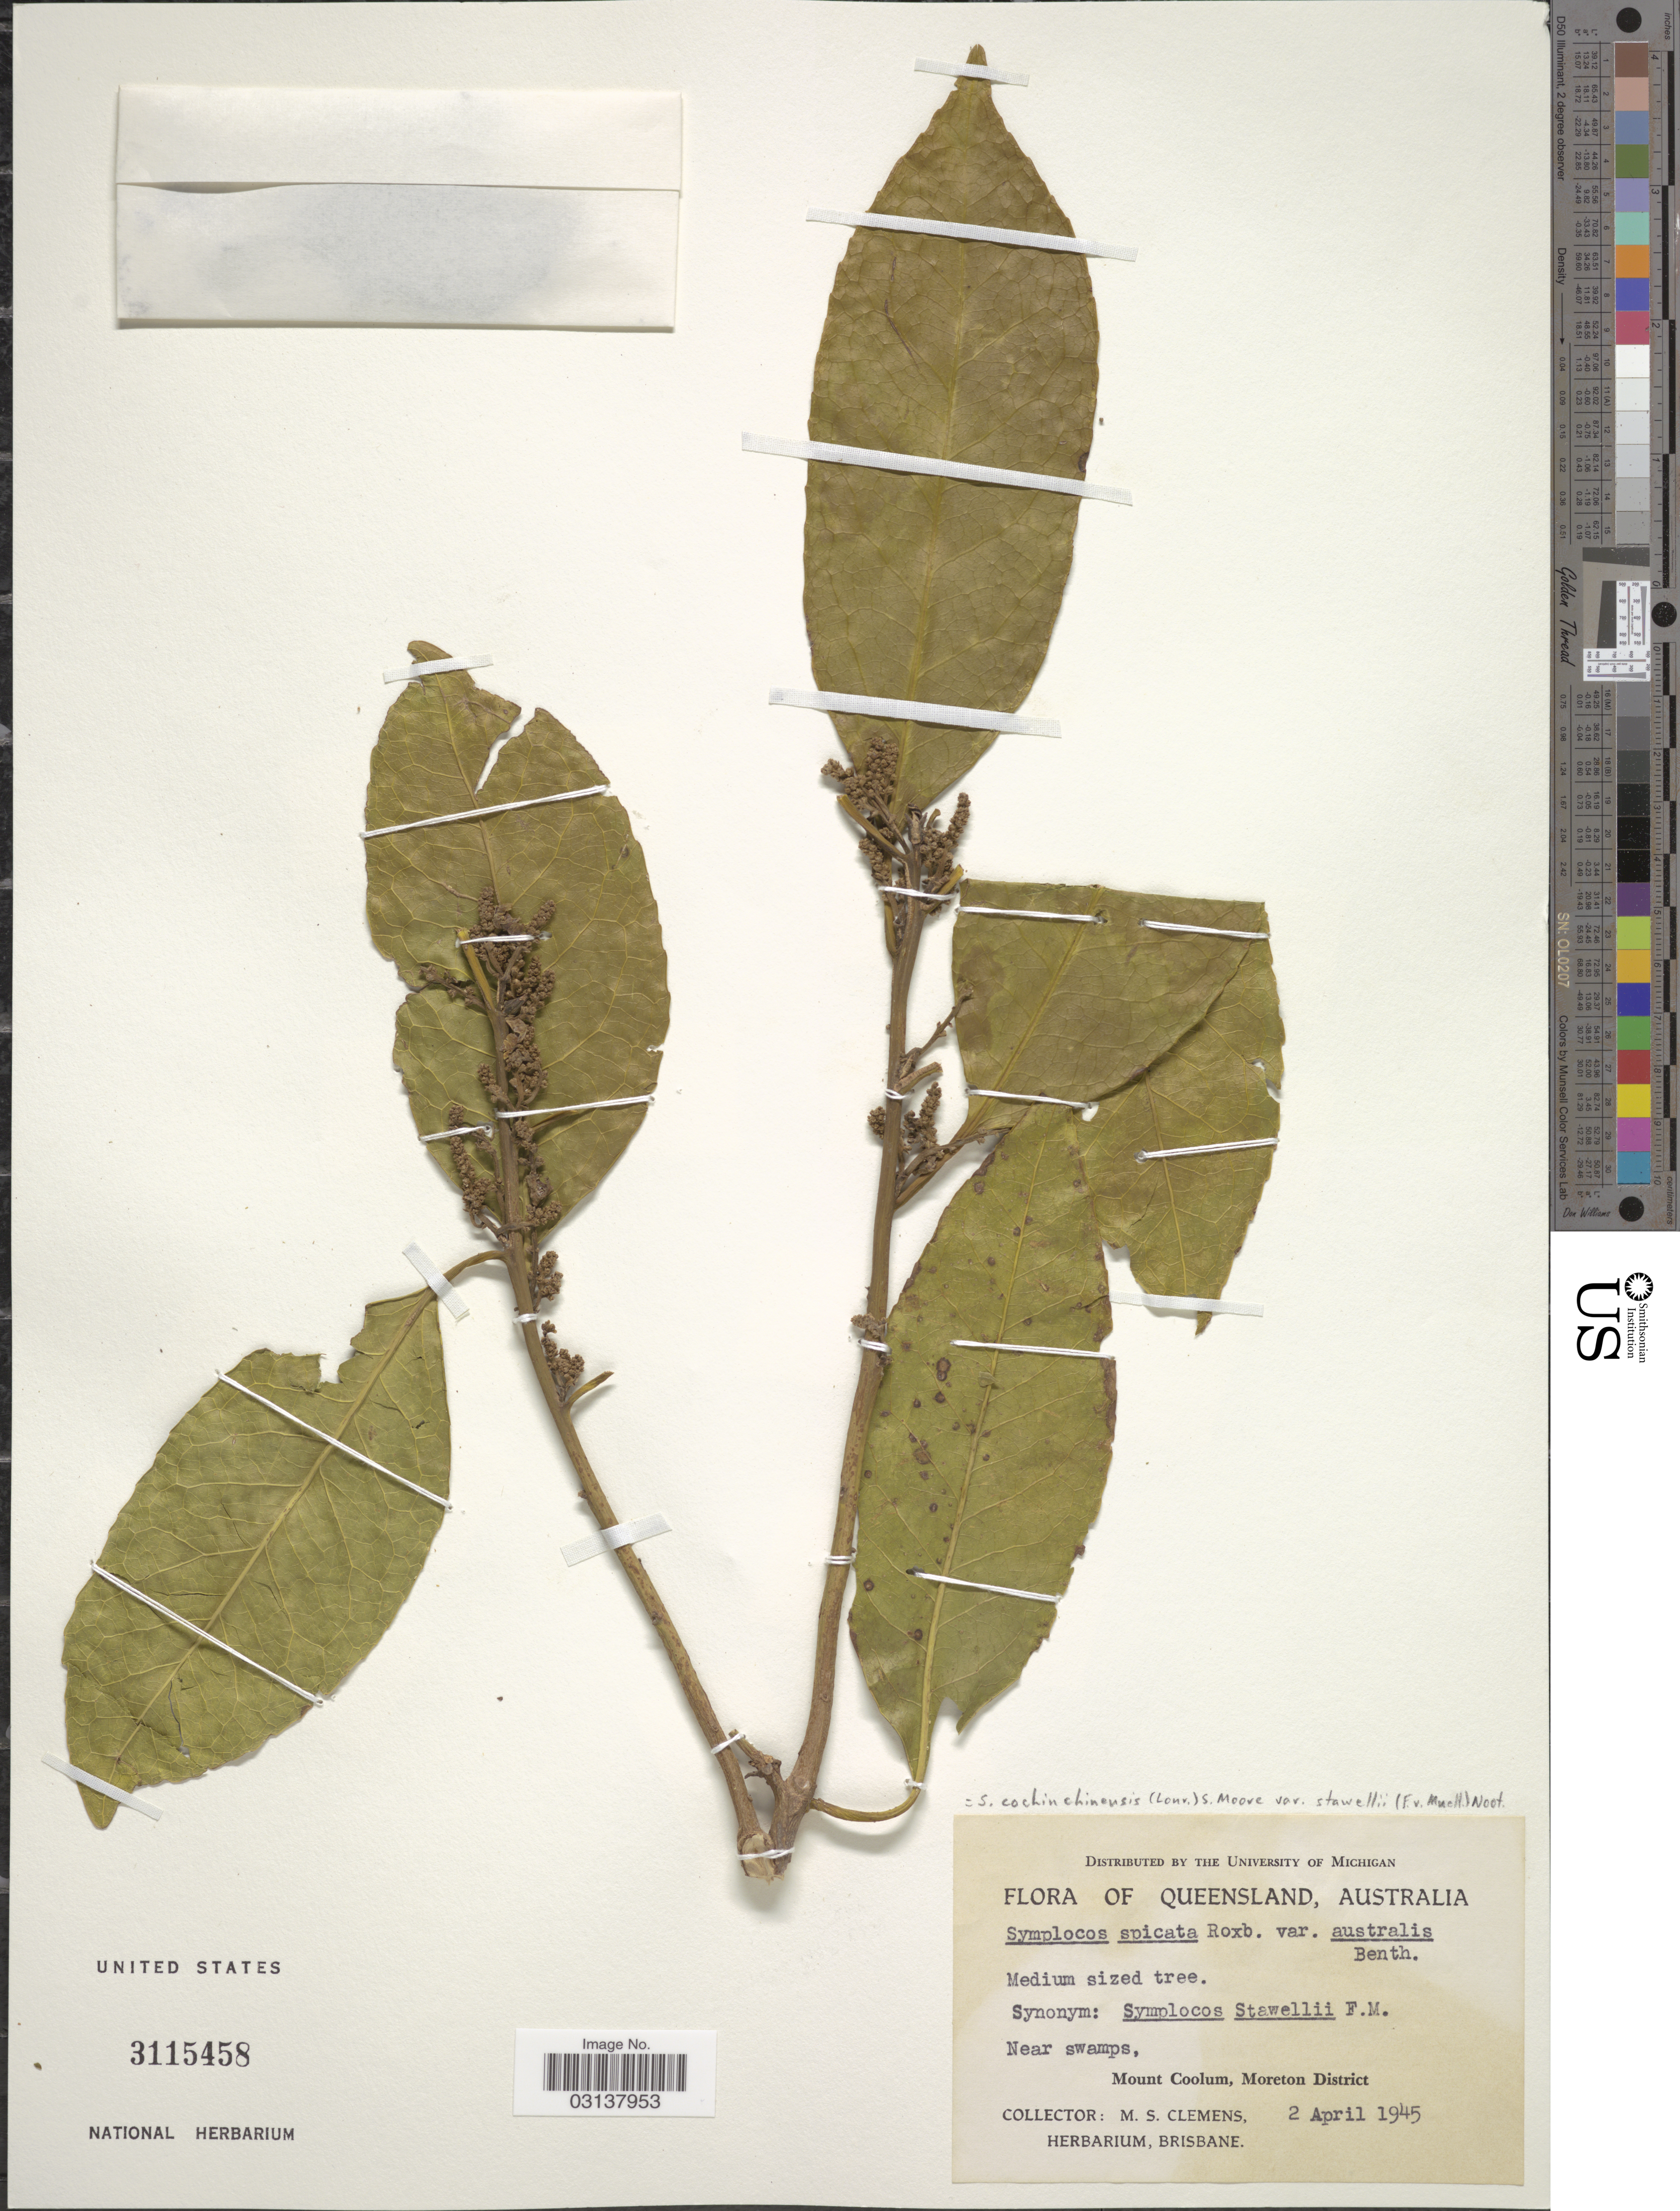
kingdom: Plantae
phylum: Tracheophyta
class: Magnoliopsida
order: Ericales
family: Symplocaceae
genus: Symplocos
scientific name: Symplocos stawellii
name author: F. Muell.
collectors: M. S. Clemens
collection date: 1945-04-02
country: Australia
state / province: Queensland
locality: Near Swamps, Mount Coolum, Moreton District.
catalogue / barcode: US 3115458